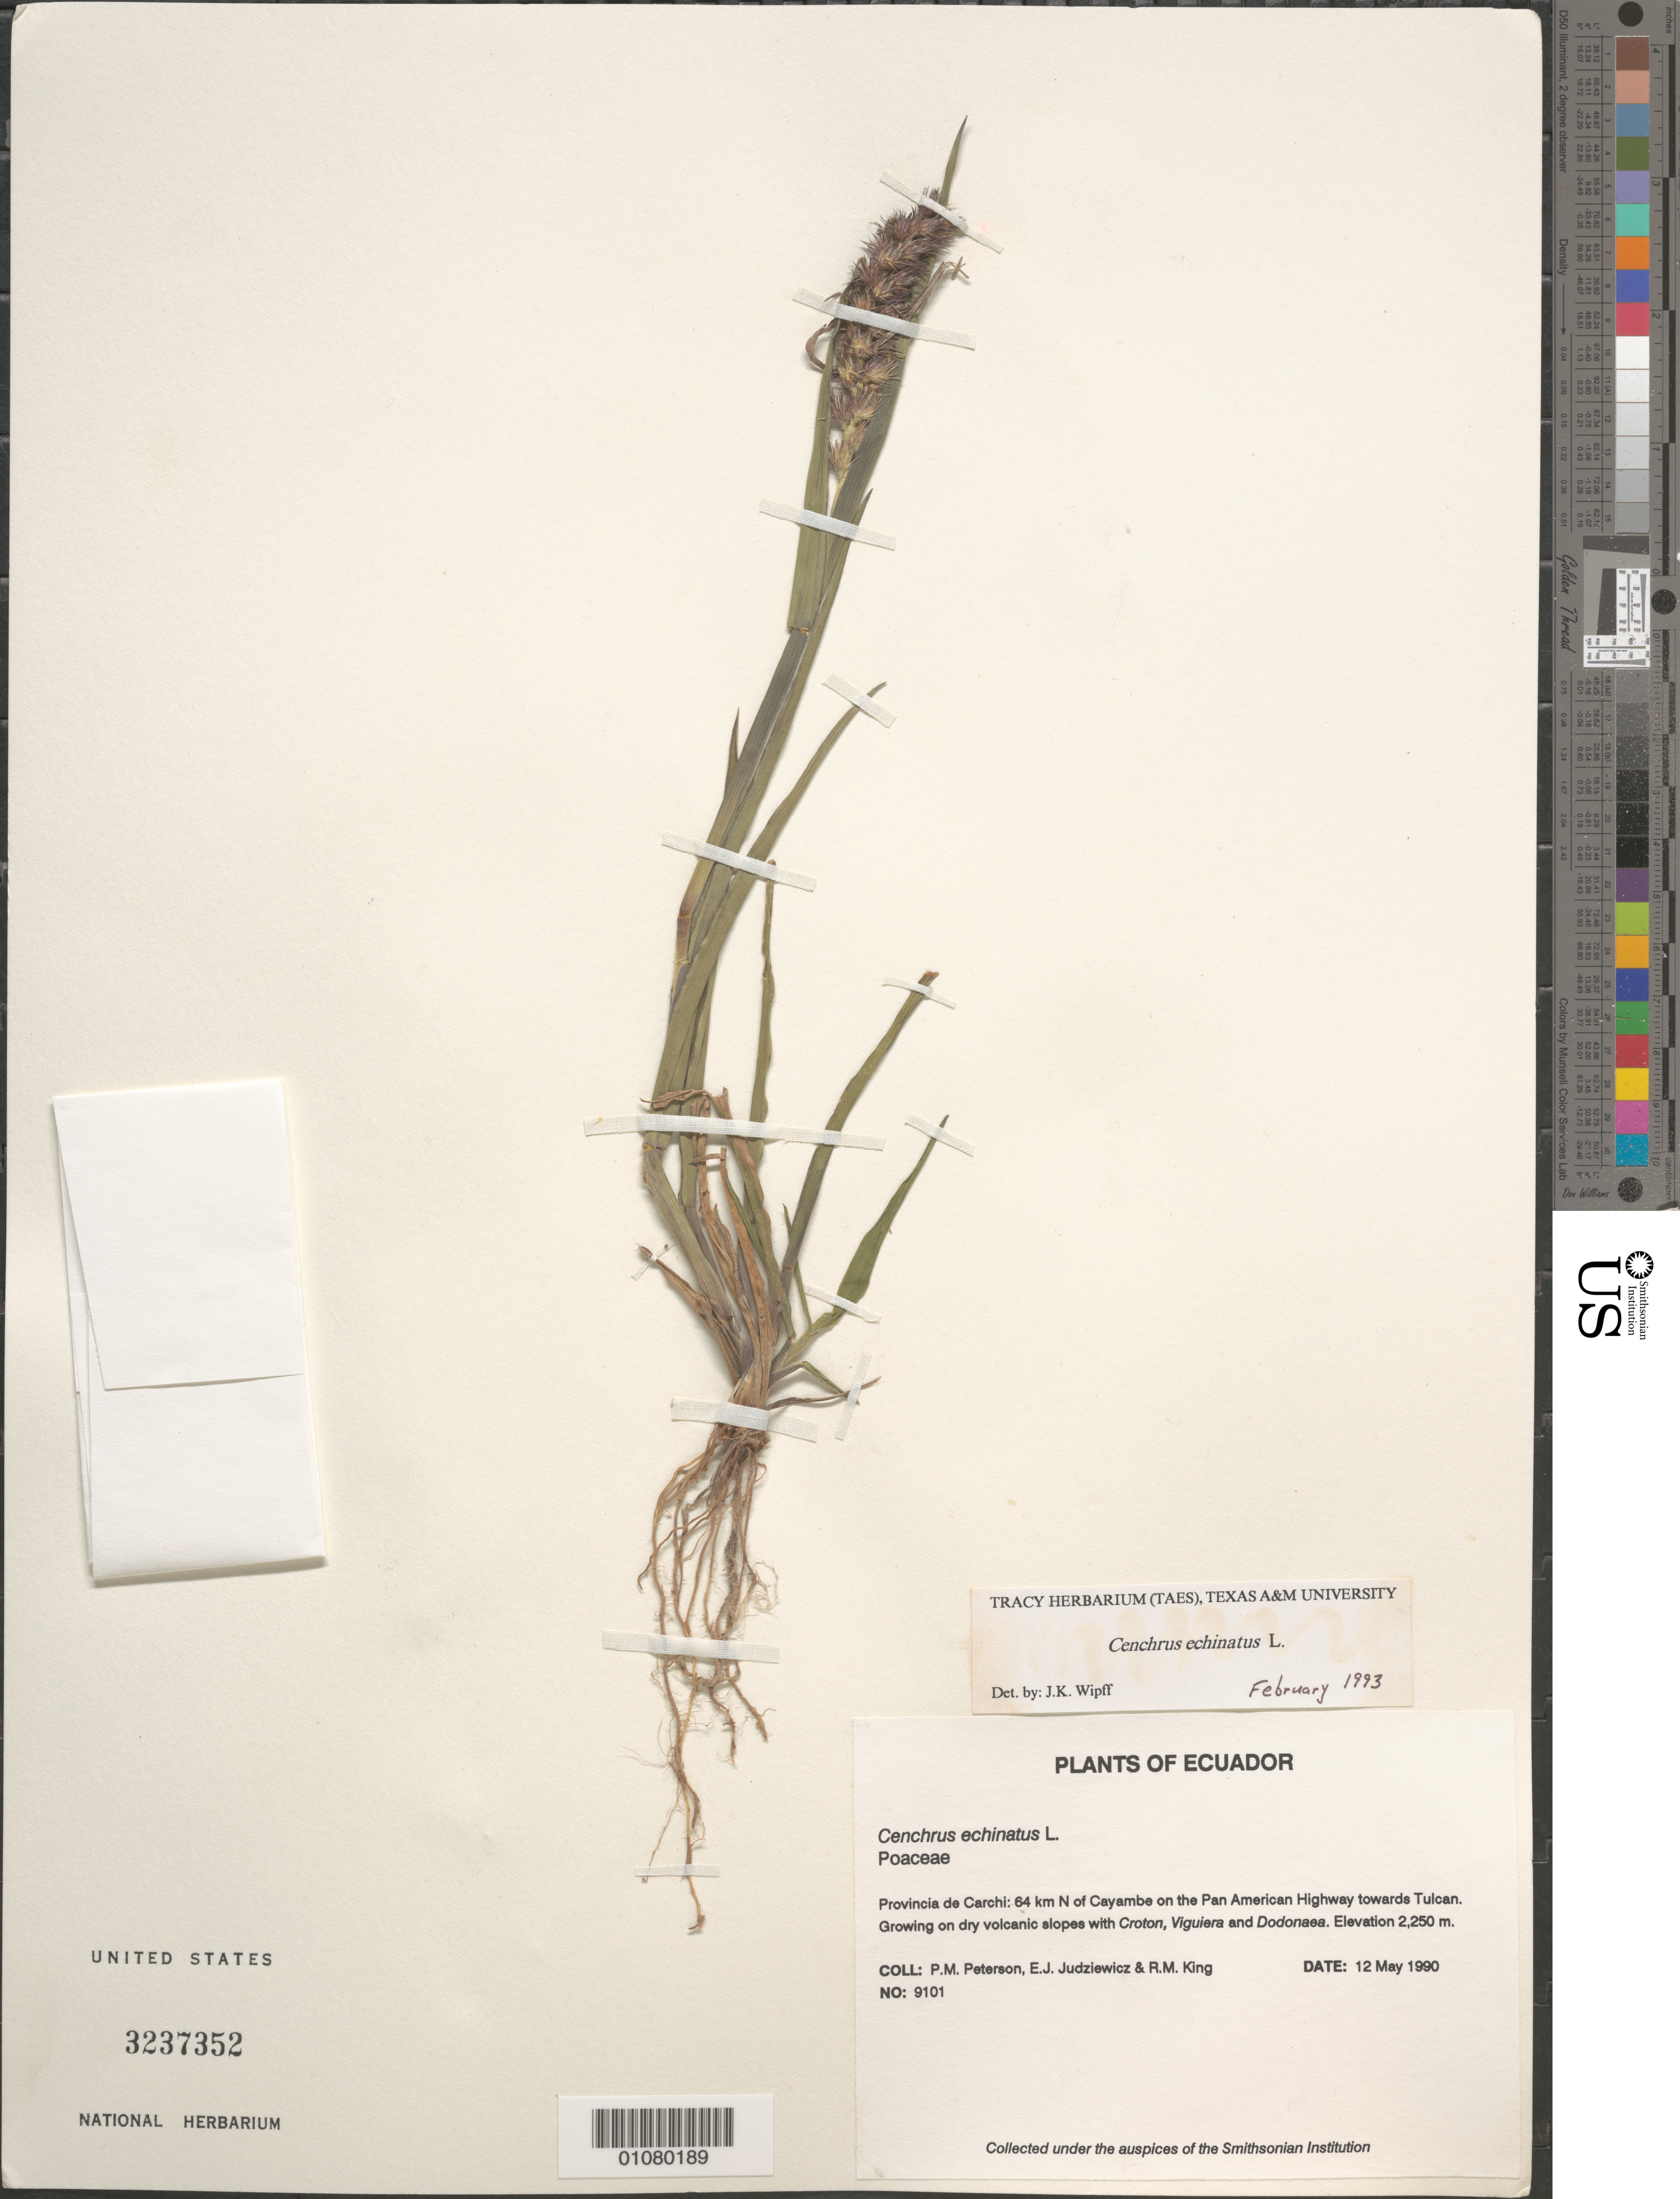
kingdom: Plantae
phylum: Tracheophyta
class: Liliopsida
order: Poales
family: Poaceae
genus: Cenchrus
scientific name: Cenchrus echinatus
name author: L.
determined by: Wipff, J. K.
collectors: P. M. Peterson, E. J. Judziewicz & R. M. King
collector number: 09101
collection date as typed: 12 May 1990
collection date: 1990-05-12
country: Ecuador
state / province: Carchi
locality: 64 km N of Cayambe on the Pan American Highway towards Tulcan.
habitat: Growing on dry volcanic slopes with Croton, Viguiera and Dodonaea.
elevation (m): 2250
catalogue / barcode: US 3237352